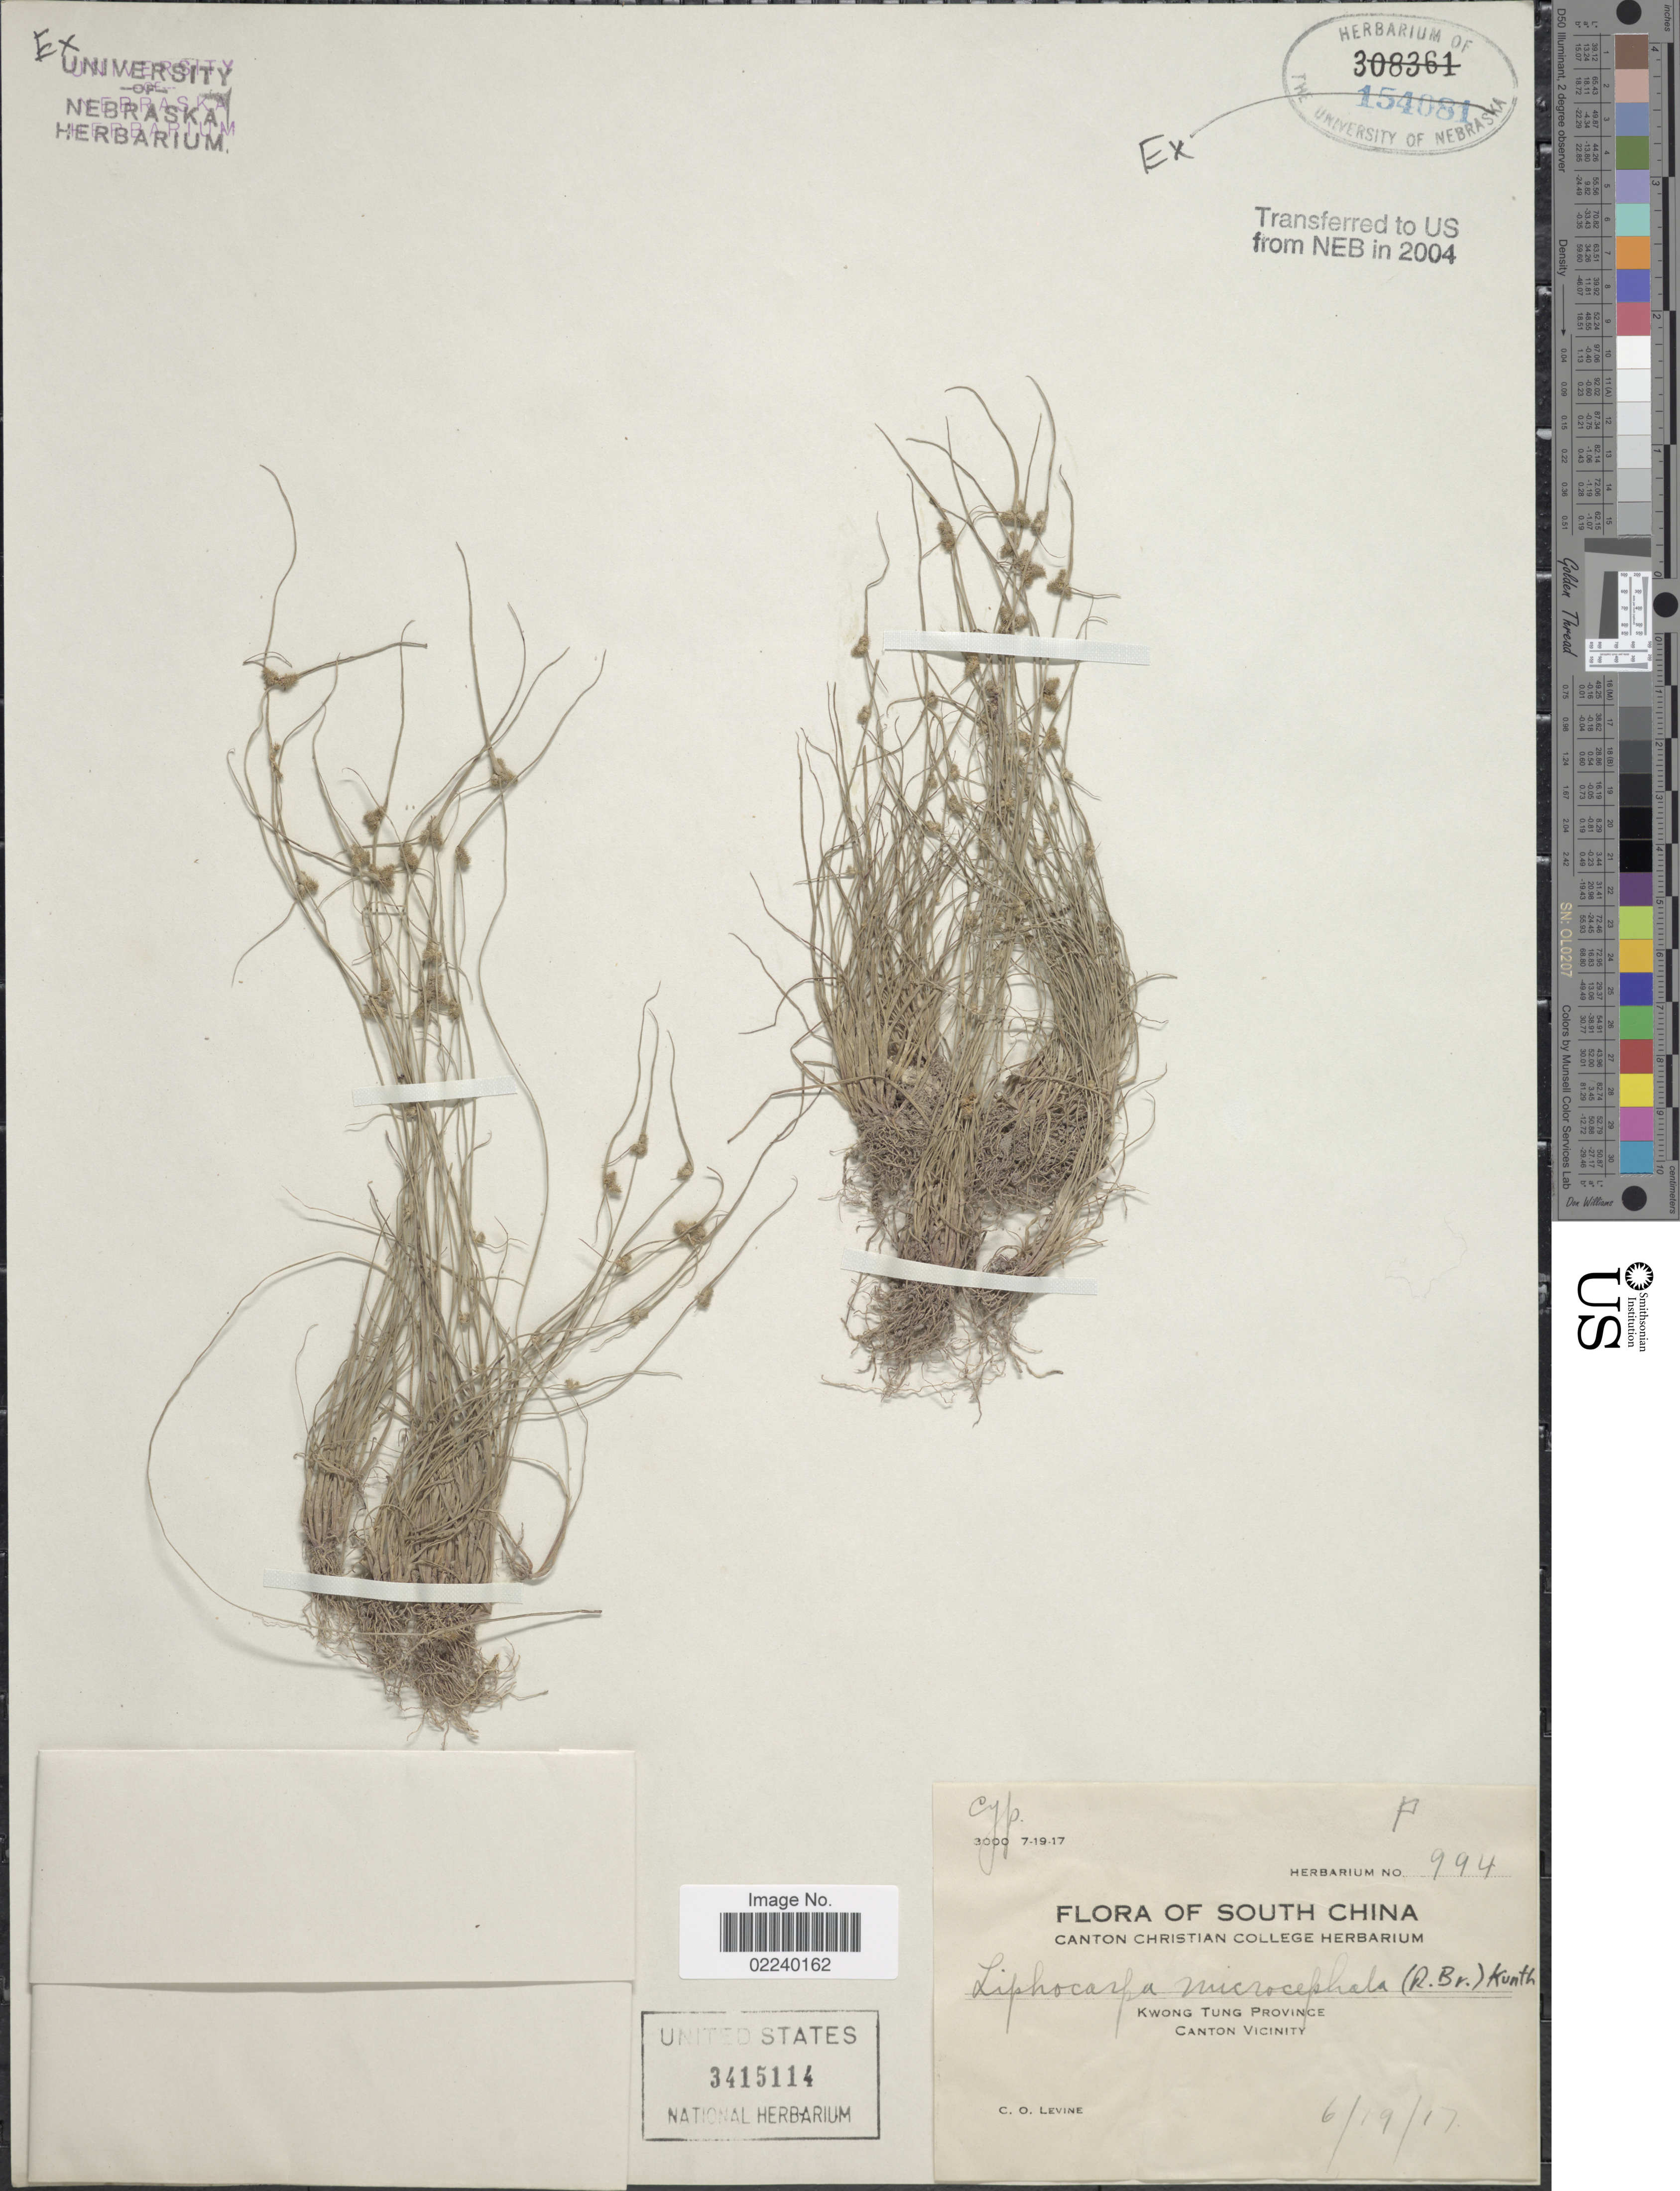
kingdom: Plantae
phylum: Tracheophyta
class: Liliopsida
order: Poales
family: Cyperaceae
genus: Cyperus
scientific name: Cyperus leptocarpus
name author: (F. Muell.) Bauters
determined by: Strong, Mark T., (BOT), Smithsonian Institution - National Museum of Natural History (UNITED STATES)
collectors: C. O. Levine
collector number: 994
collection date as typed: Transcribed d/m/y: 19/6/17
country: China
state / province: Guangdong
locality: Kwong Tung Province, Canton Vicinity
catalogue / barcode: US 3415114